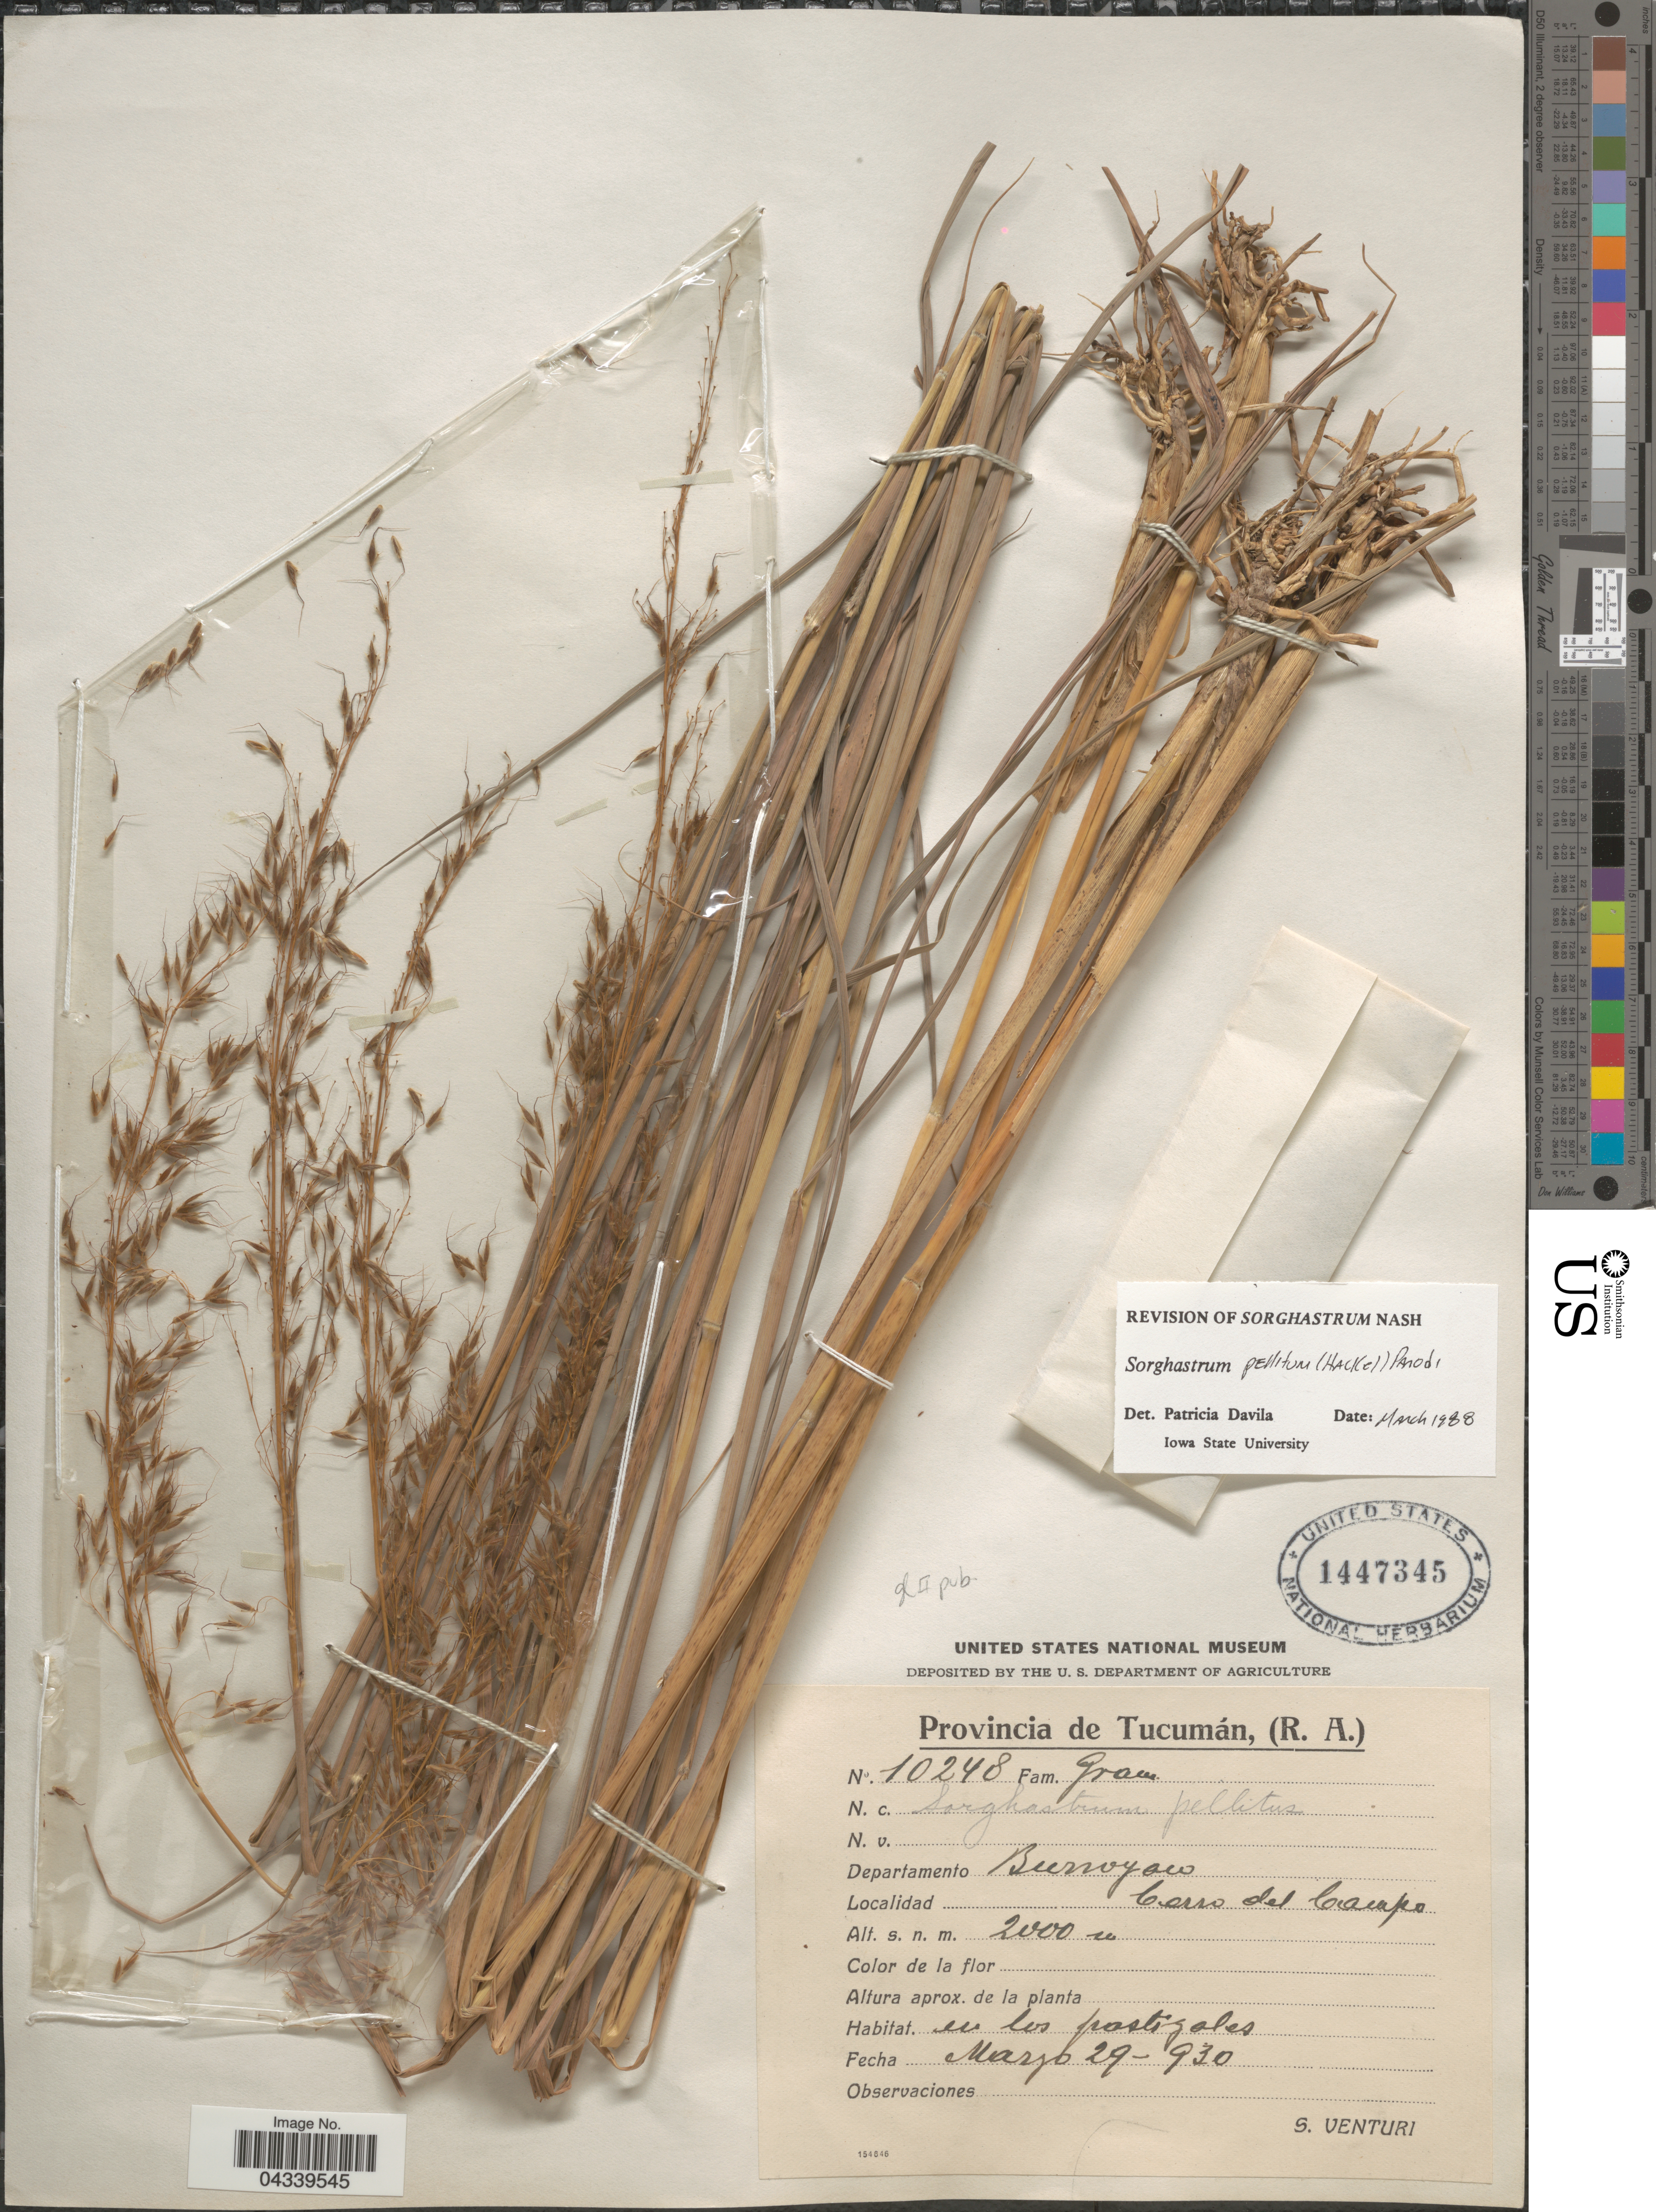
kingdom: Plantae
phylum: Tracheophyta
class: Liliopsida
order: Poales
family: Poaceae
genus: Sorghastrum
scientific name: Sorghastrum pellitum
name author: (Hack.) Parodi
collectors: S. Venturi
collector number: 10248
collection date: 1930-03-29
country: Argentina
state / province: Tucuman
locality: (R.A.) Departamento Burruyacu. Cerro del Campo.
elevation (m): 2000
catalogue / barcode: US 1447345